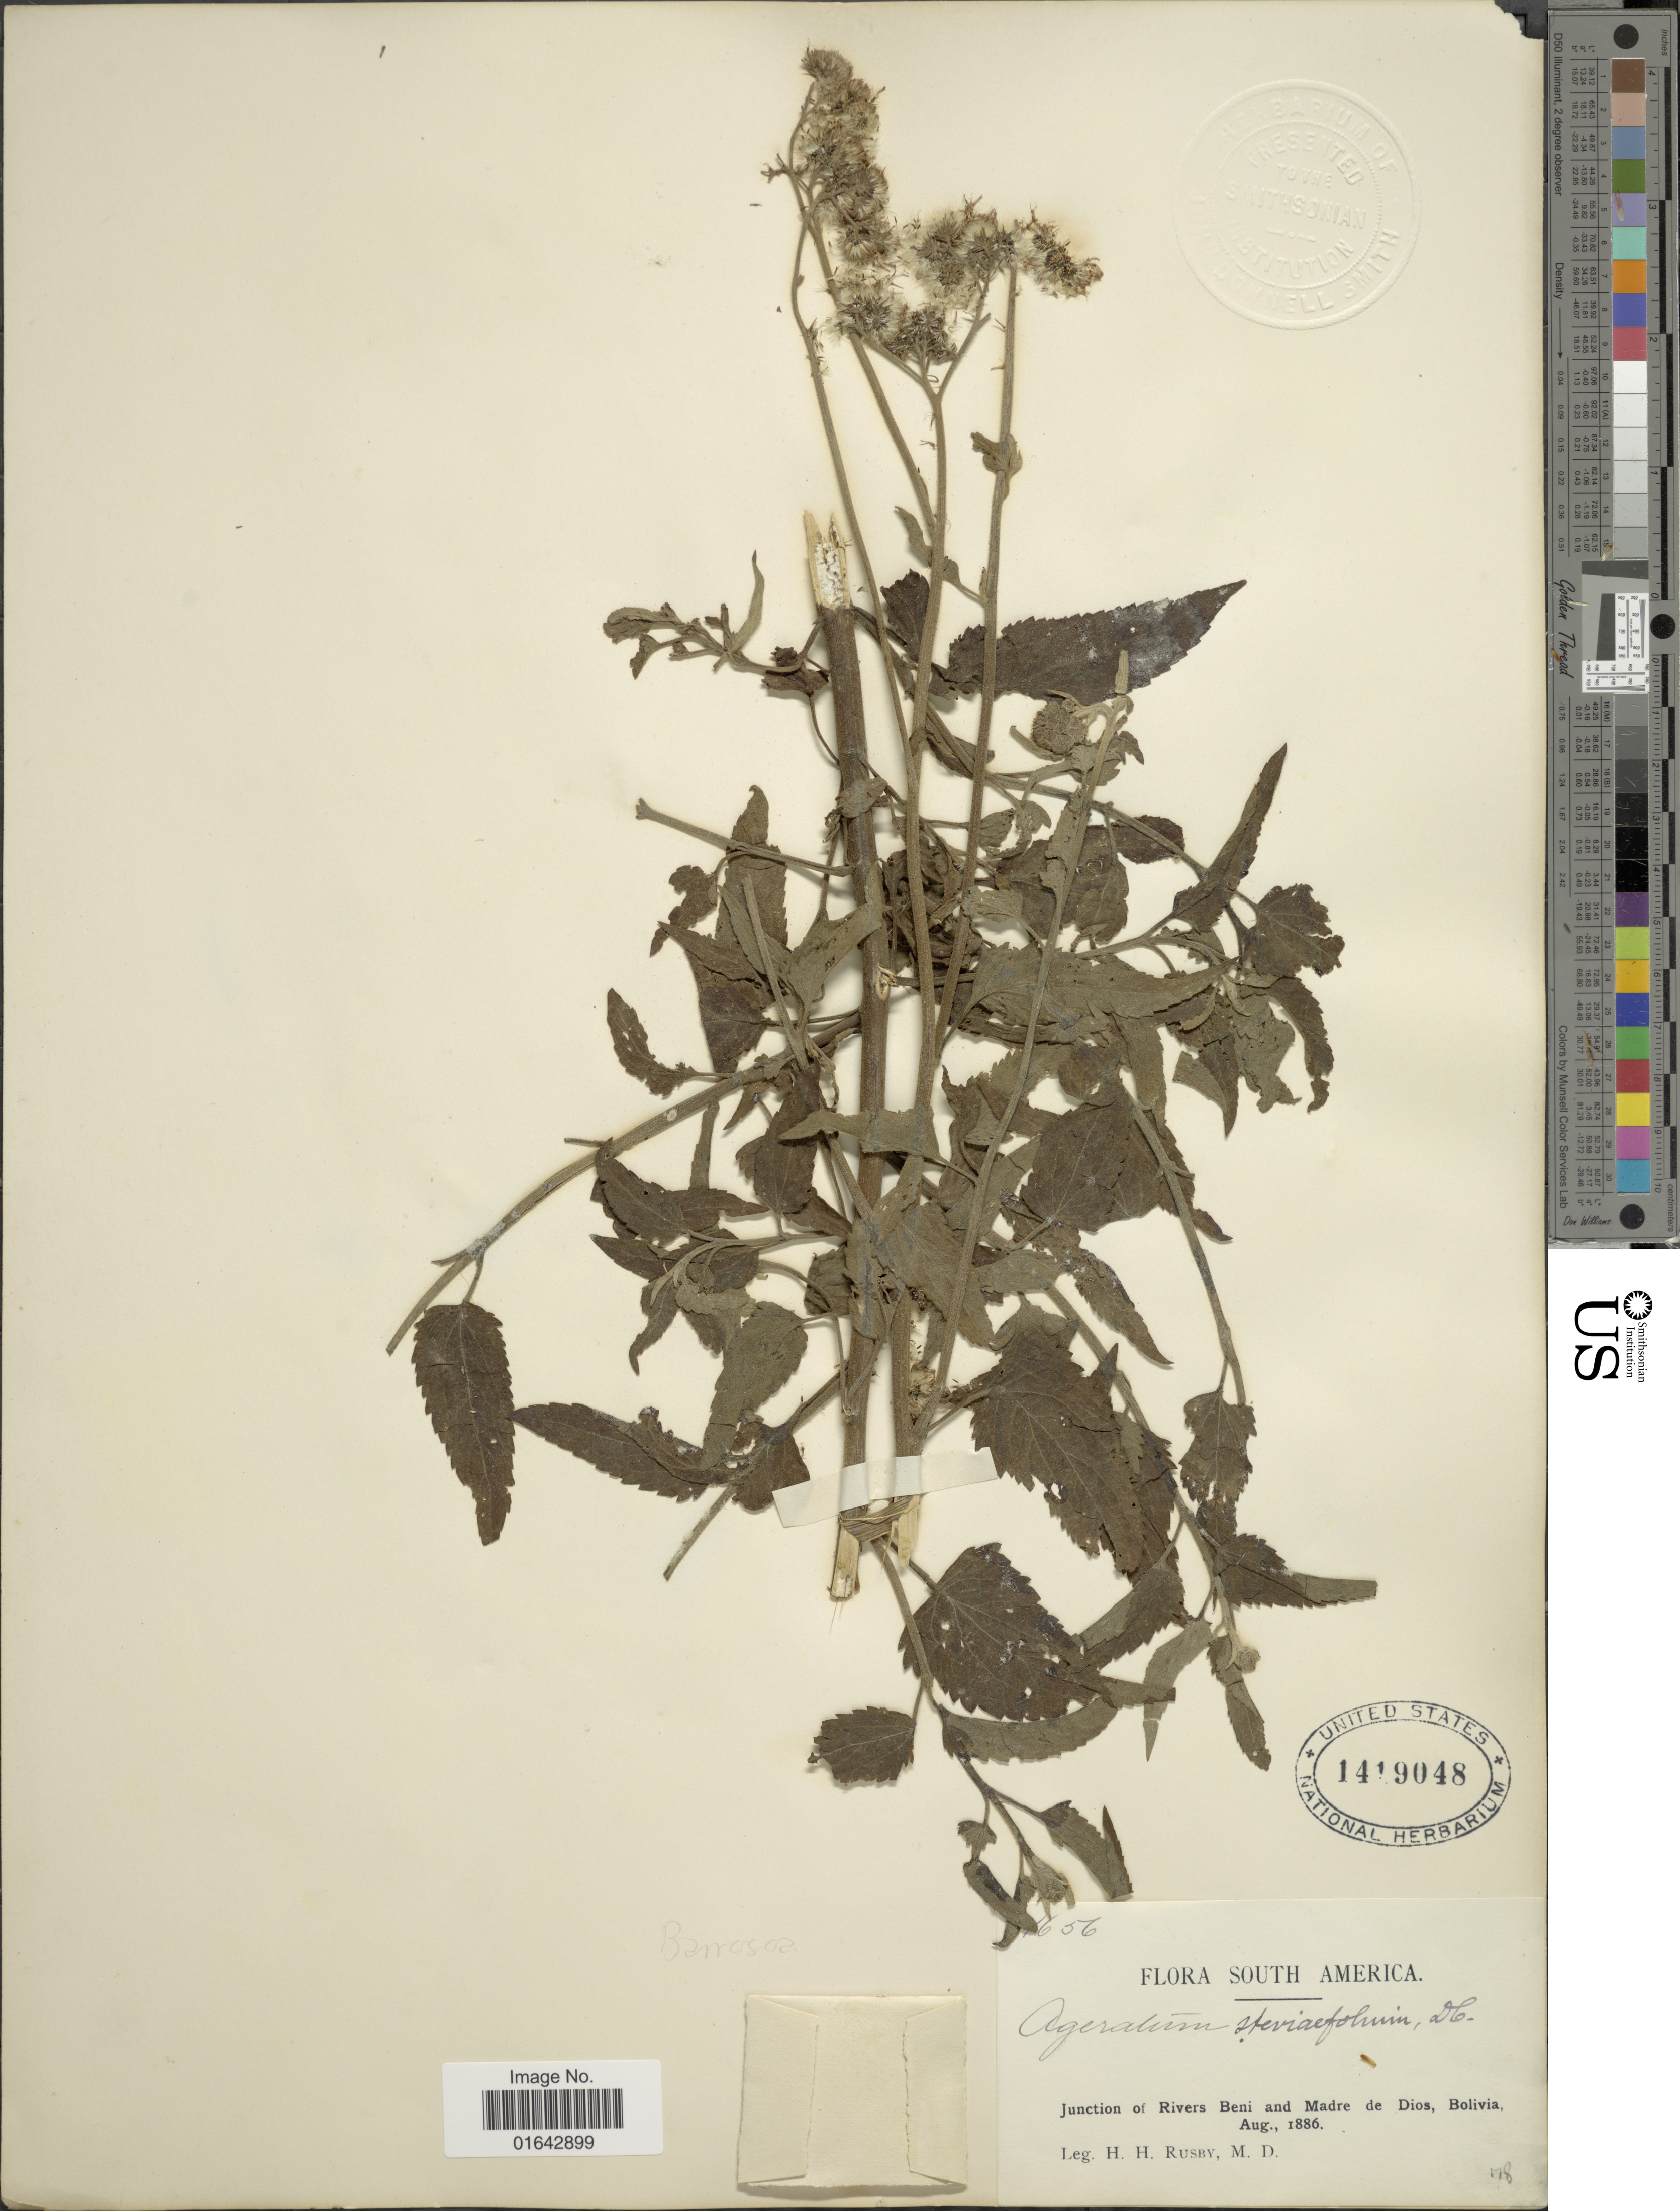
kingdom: Plantae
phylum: Tracheophyta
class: Magnoliopsida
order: Asterales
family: Asteraceae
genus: Barrosoa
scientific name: Barrosoa confluentis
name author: (B.L. Rob.) R.M. King & H. Rob.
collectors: H. H. Rusby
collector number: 1656*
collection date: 1886-08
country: Bolivia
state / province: Beni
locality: Junction of Rivers Beni and Madre de Dios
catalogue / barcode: US 1419048